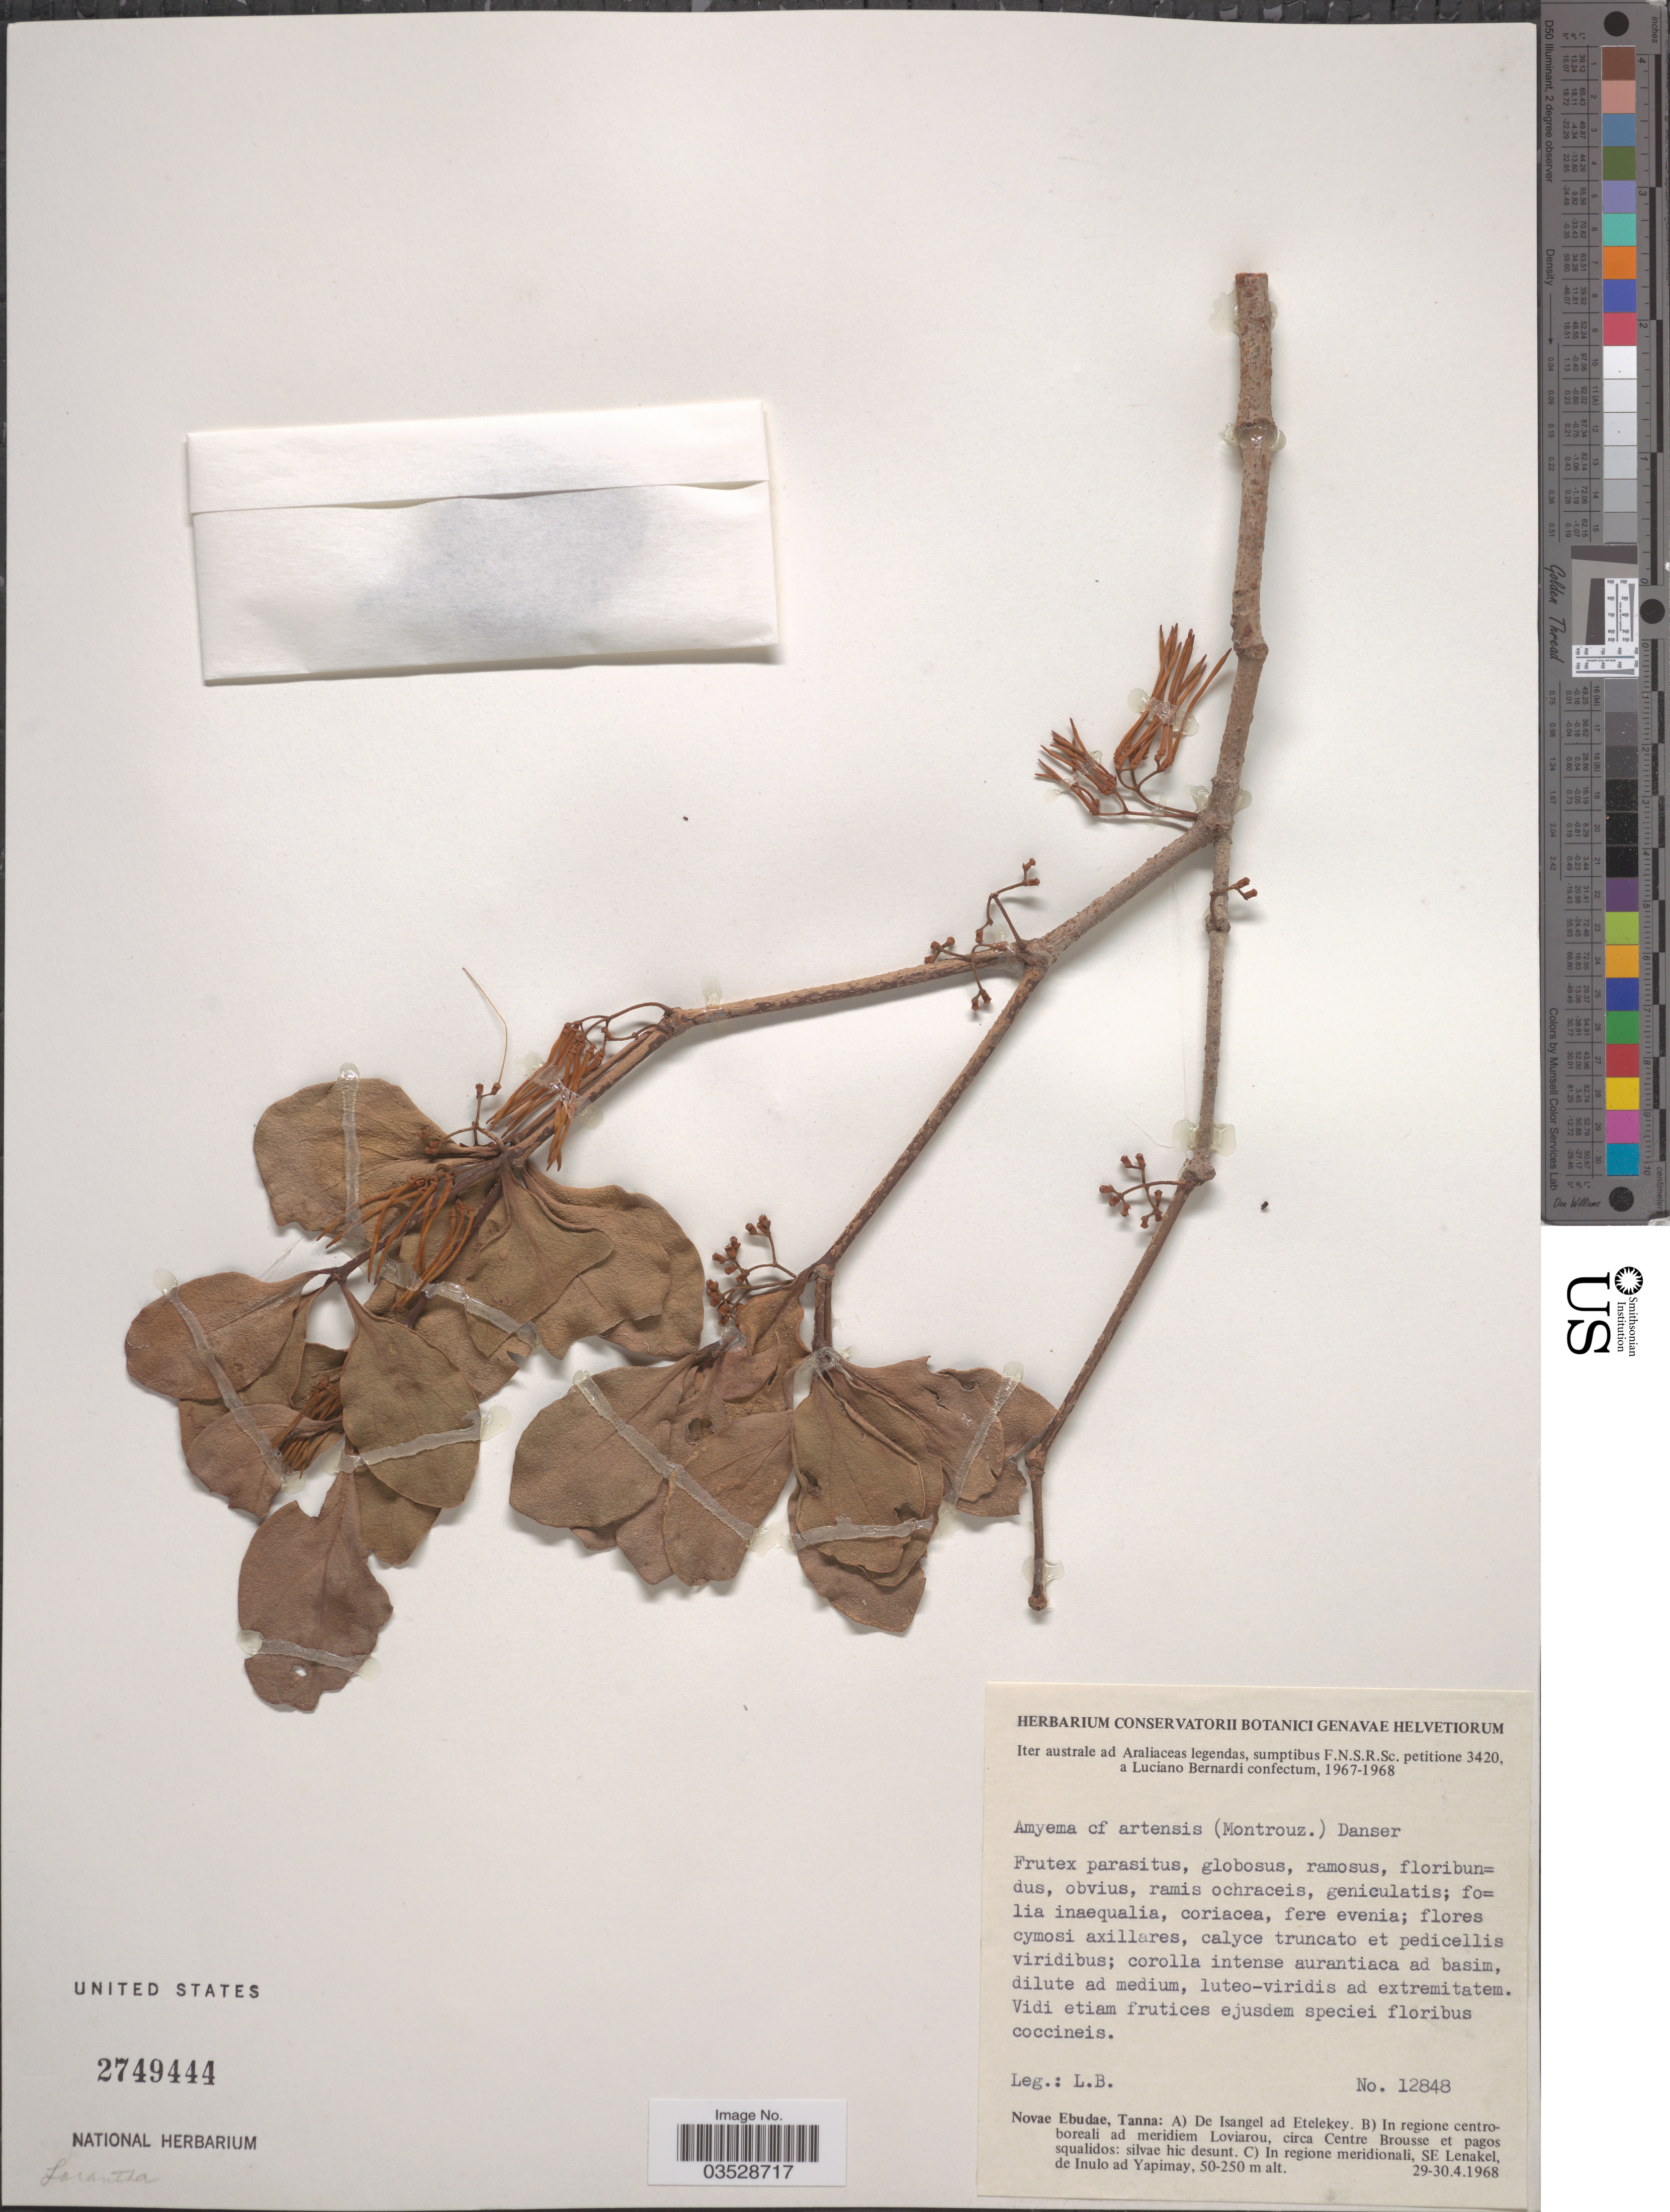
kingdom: Plantae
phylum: Tracheophyta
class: Magnoliopsida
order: Santalales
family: Loranthaceae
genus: Amyema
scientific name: Amyema artensis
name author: Danser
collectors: L. Bernardi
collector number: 12848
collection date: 1968-04-29/1968-04-30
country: Vanuatu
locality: Novae Ebudae, Tanna: De Isangel ad Etelekey. In regione centro-boreali ad meridiem Loviarou, circa Centre Brousse et pagos squalidos: silvæ hic desunt. In regione meridionali, SE Lenakel, de Inulo ad Yapimay.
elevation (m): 50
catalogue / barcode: US 2749444